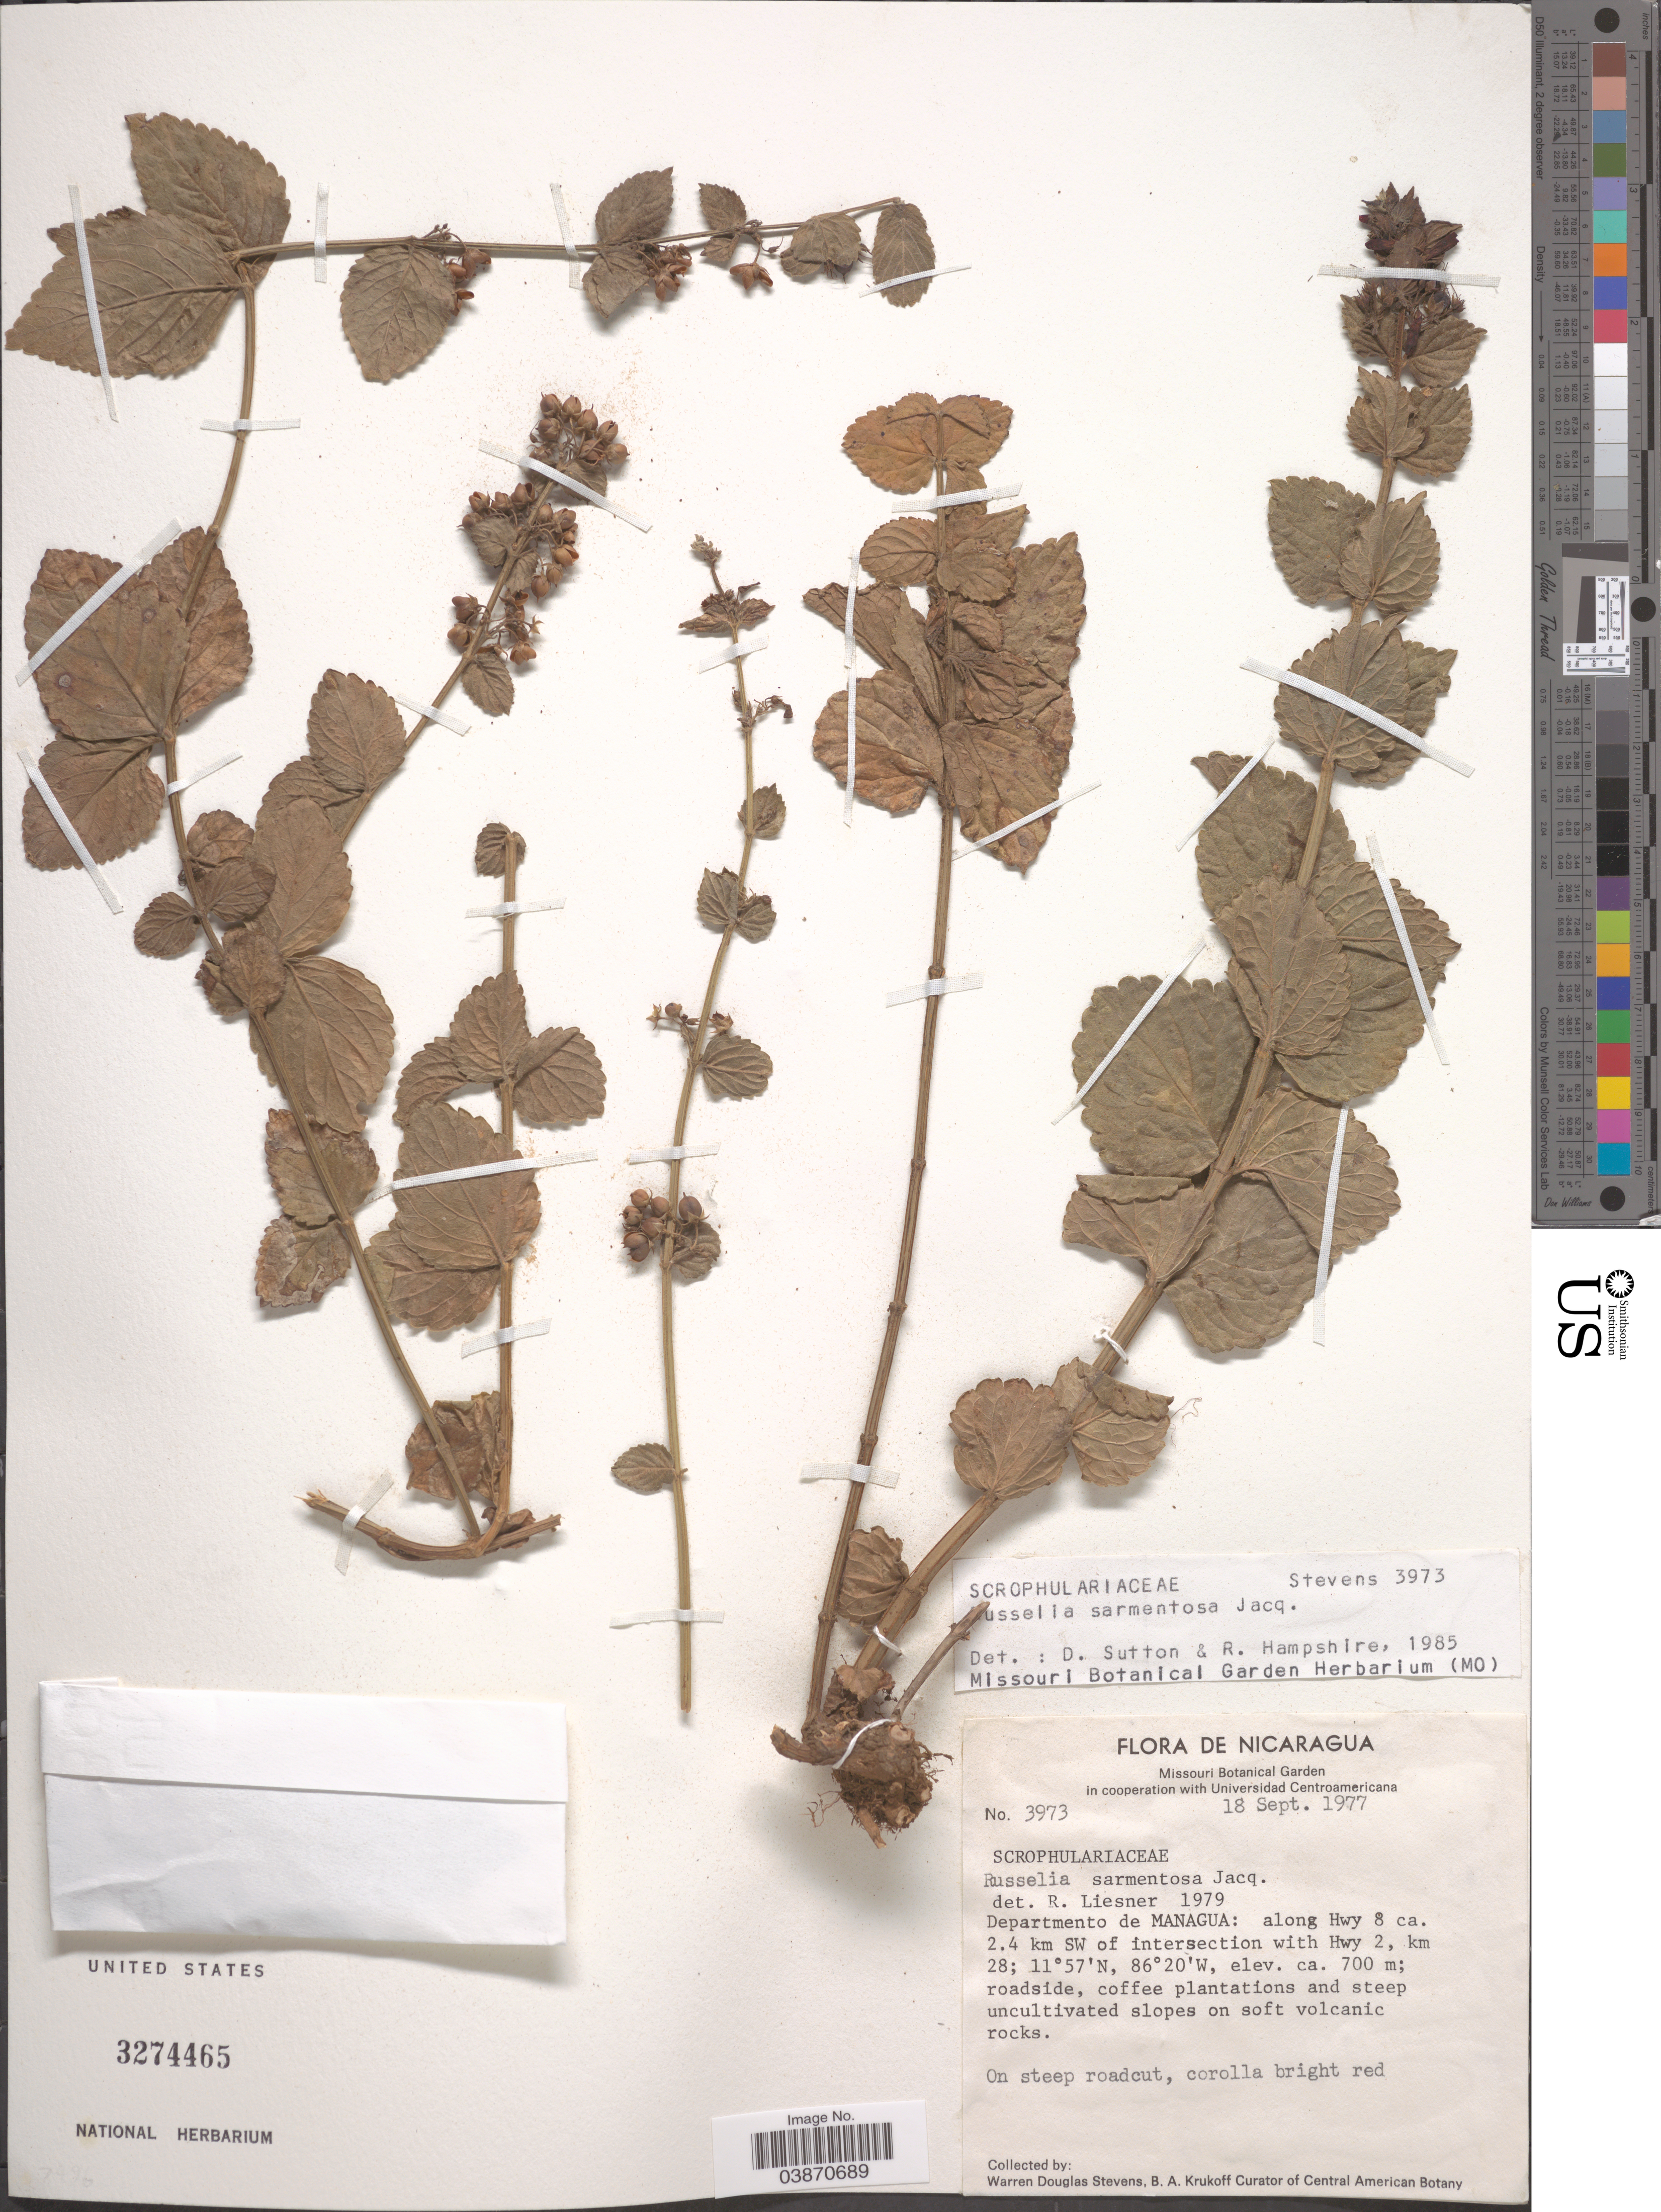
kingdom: Plantae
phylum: Tracheophyta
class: Magnoliopsida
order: Lamiales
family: Plantaginaceae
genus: Russelia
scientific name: Russelia sarmentosa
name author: Jacq.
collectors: W. D. Stevens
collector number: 3973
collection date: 1977-09-18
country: Nicaragua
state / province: Managua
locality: Departmento de Managua: along Hwy 8 ca. 2.4 km SW of intersection with Hwy 2, km 28.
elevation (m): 700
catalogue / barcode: US 3274465